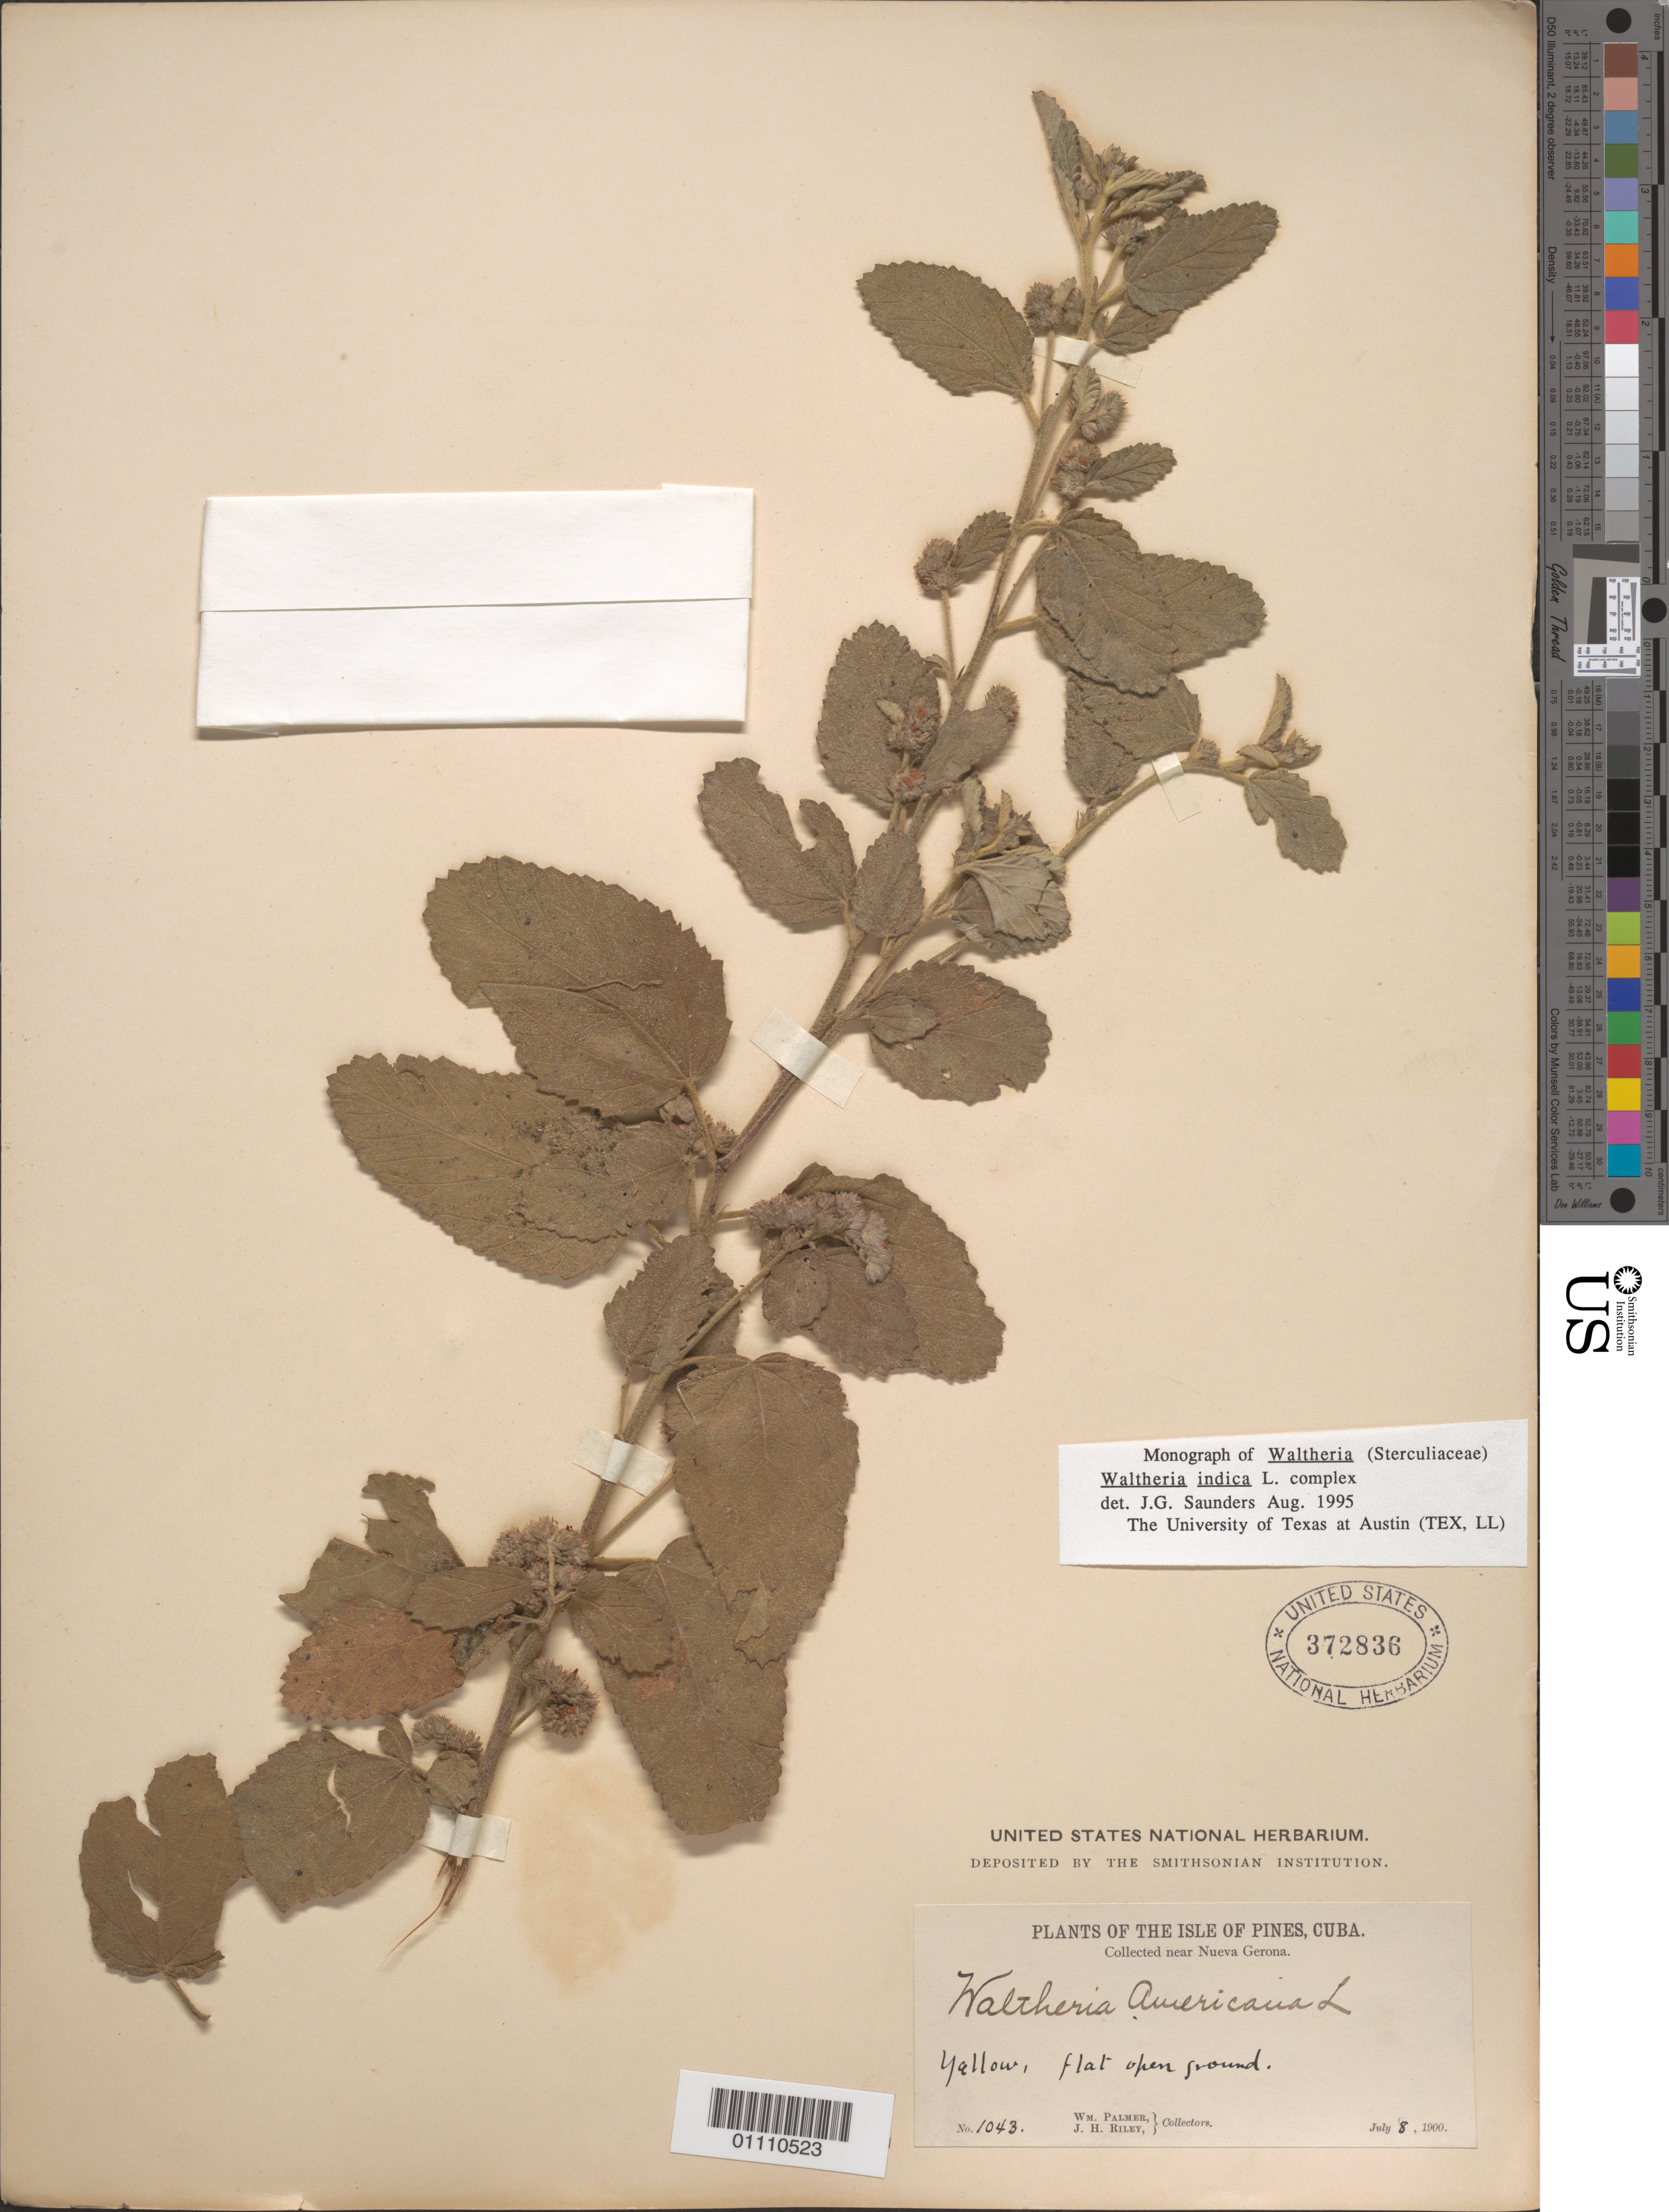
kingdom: Plantae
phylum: Tracheophyta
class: Magnoliopsida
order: Malvales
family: Malvaceae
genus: Waltheria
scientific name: Waltheria indica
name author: L.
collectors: W. Palmer & J. H. Riley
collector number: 1043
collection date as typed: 08 Jul 1900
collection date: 1900-07-08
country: Cuba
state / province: Isla de La Juventud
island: Isla de la Juventud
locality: Near Nueva Gerona, Isle of Pines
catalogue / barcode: US 372836